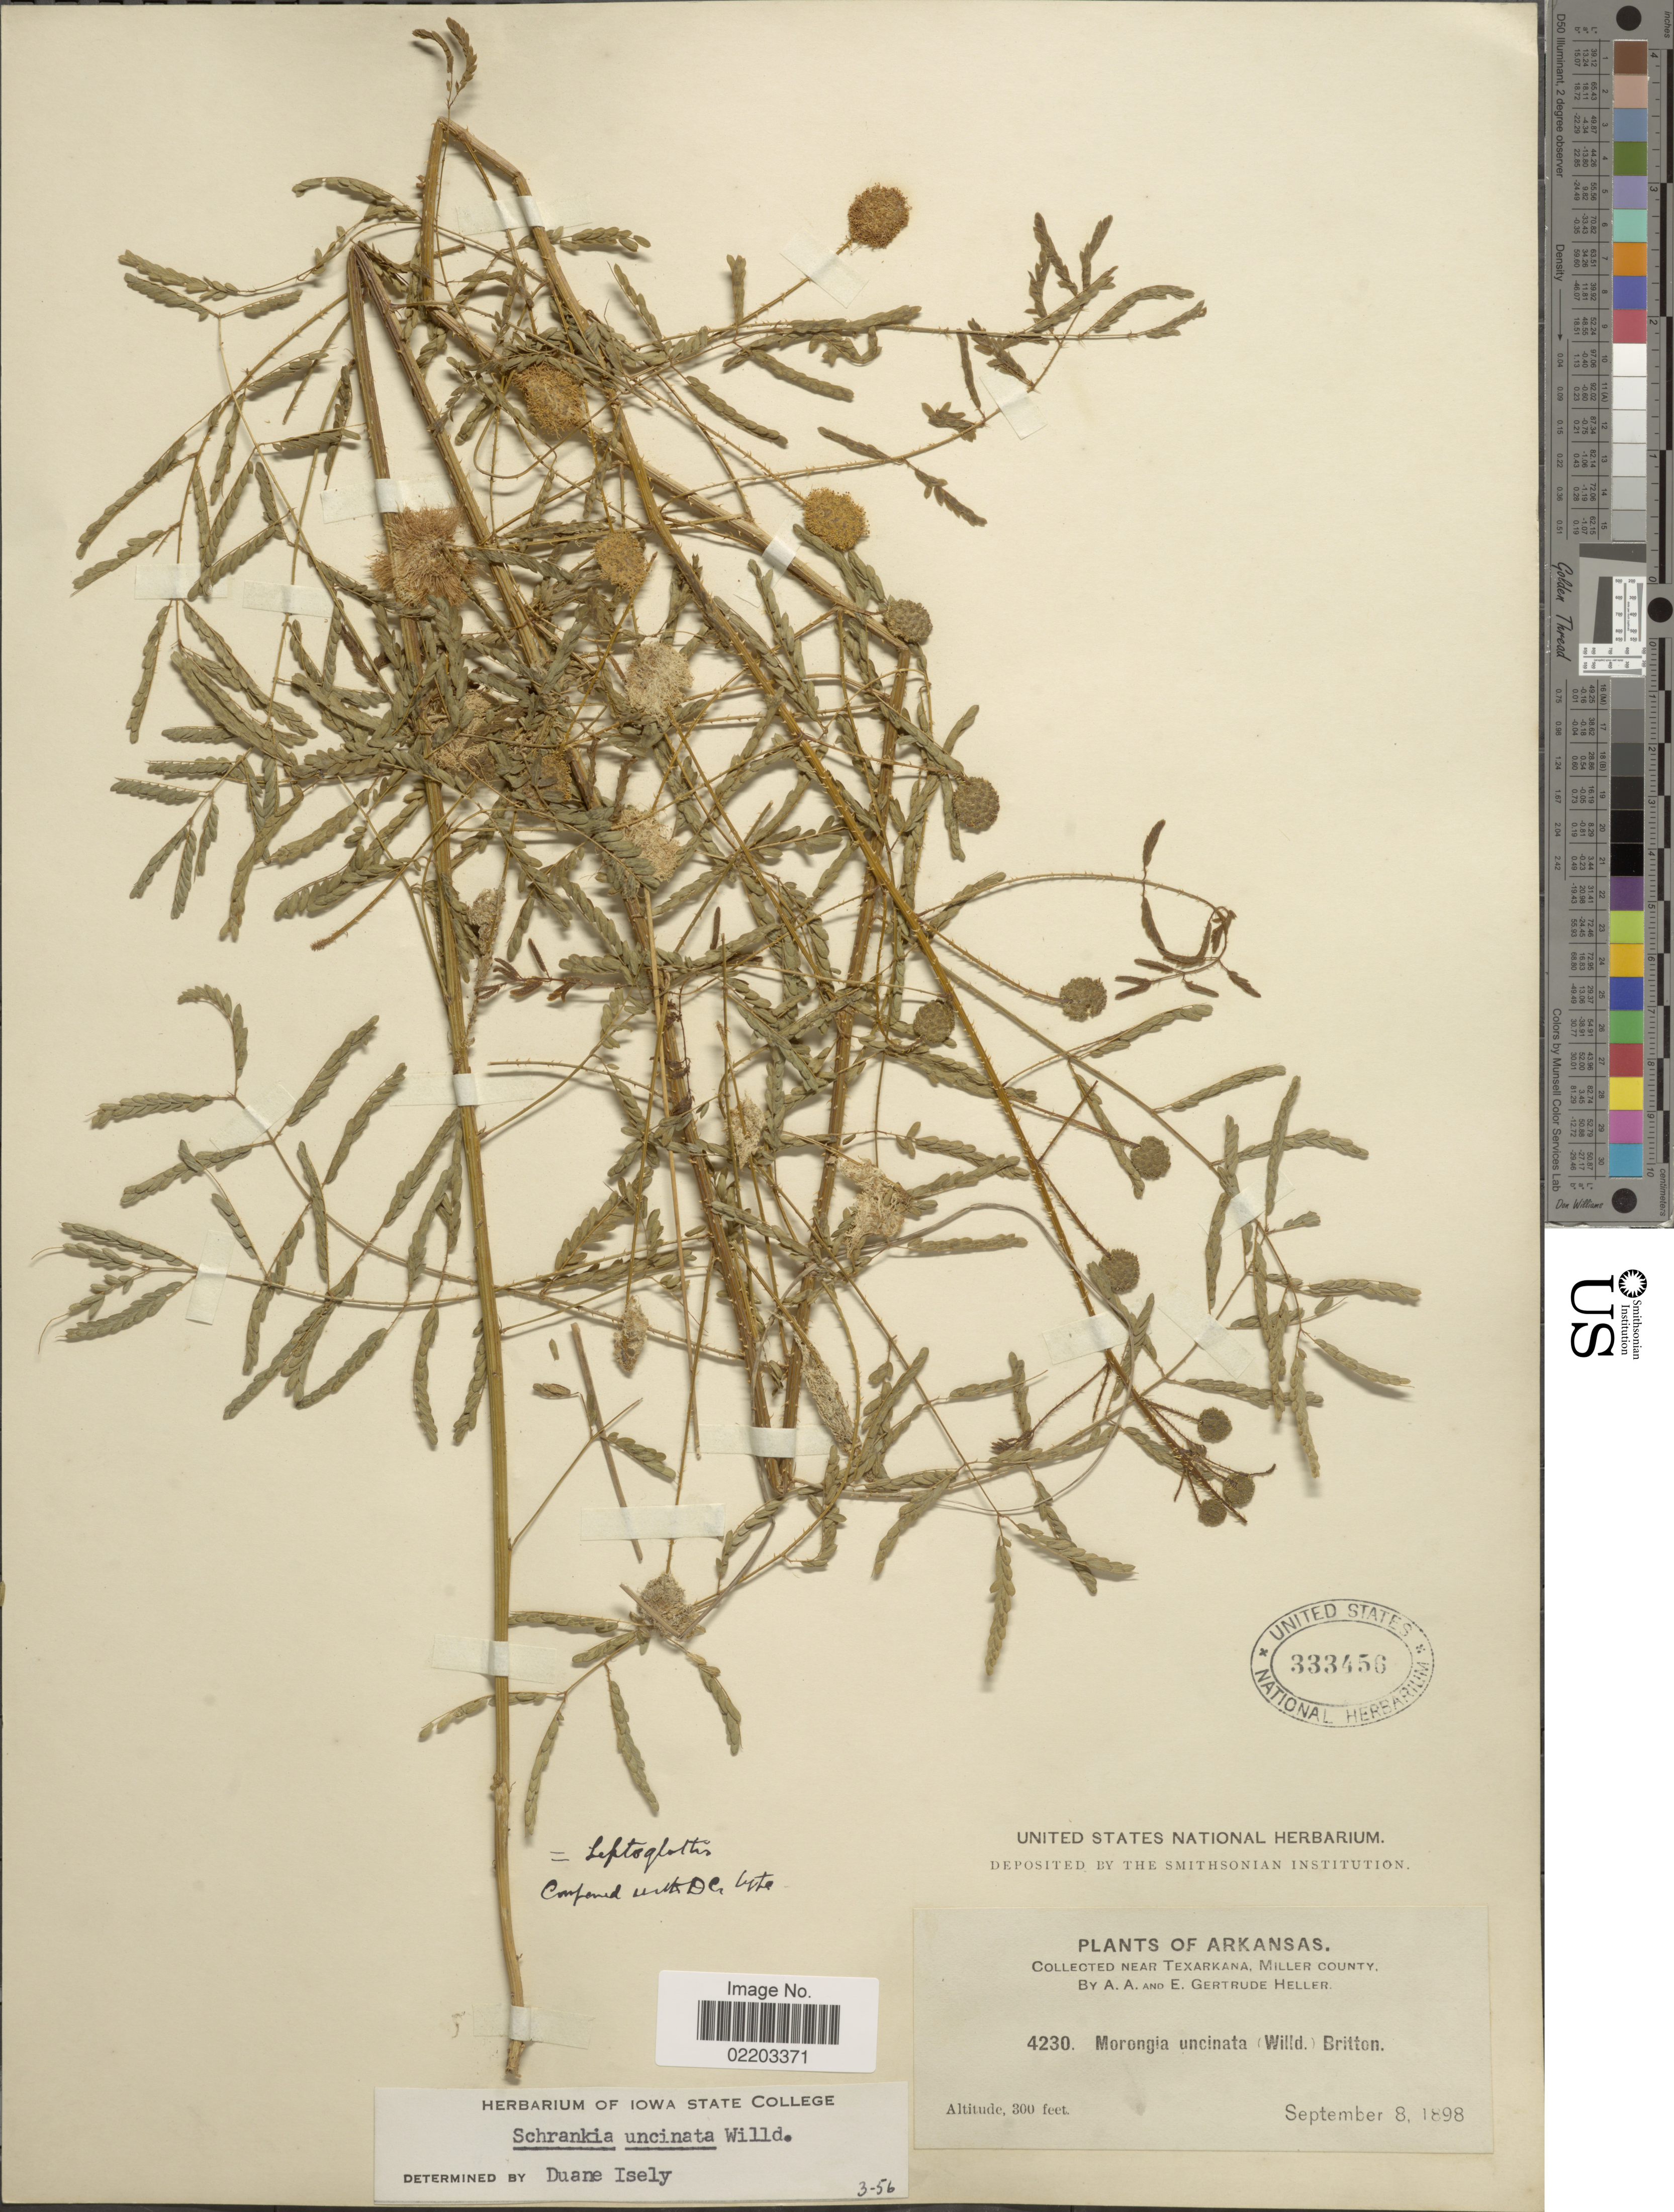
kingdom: Plantae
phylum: Tracheophyta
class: Magnoliopsida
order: Fabales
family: Fabaceae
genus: Mimosa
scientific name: Mimosa nuttallii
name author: (DC.) B.L. Turner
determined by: Strong, M. T., (US), Smithsonian Institution - National Museum of Natural History (UNITED STATES)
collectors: A. A. Heller & E. Gertrude Heller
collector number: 4230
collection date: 1898-09-08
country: United States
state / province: Arkansas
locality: Near Texarkana, Miller County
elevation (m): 91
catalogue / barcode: US 333456